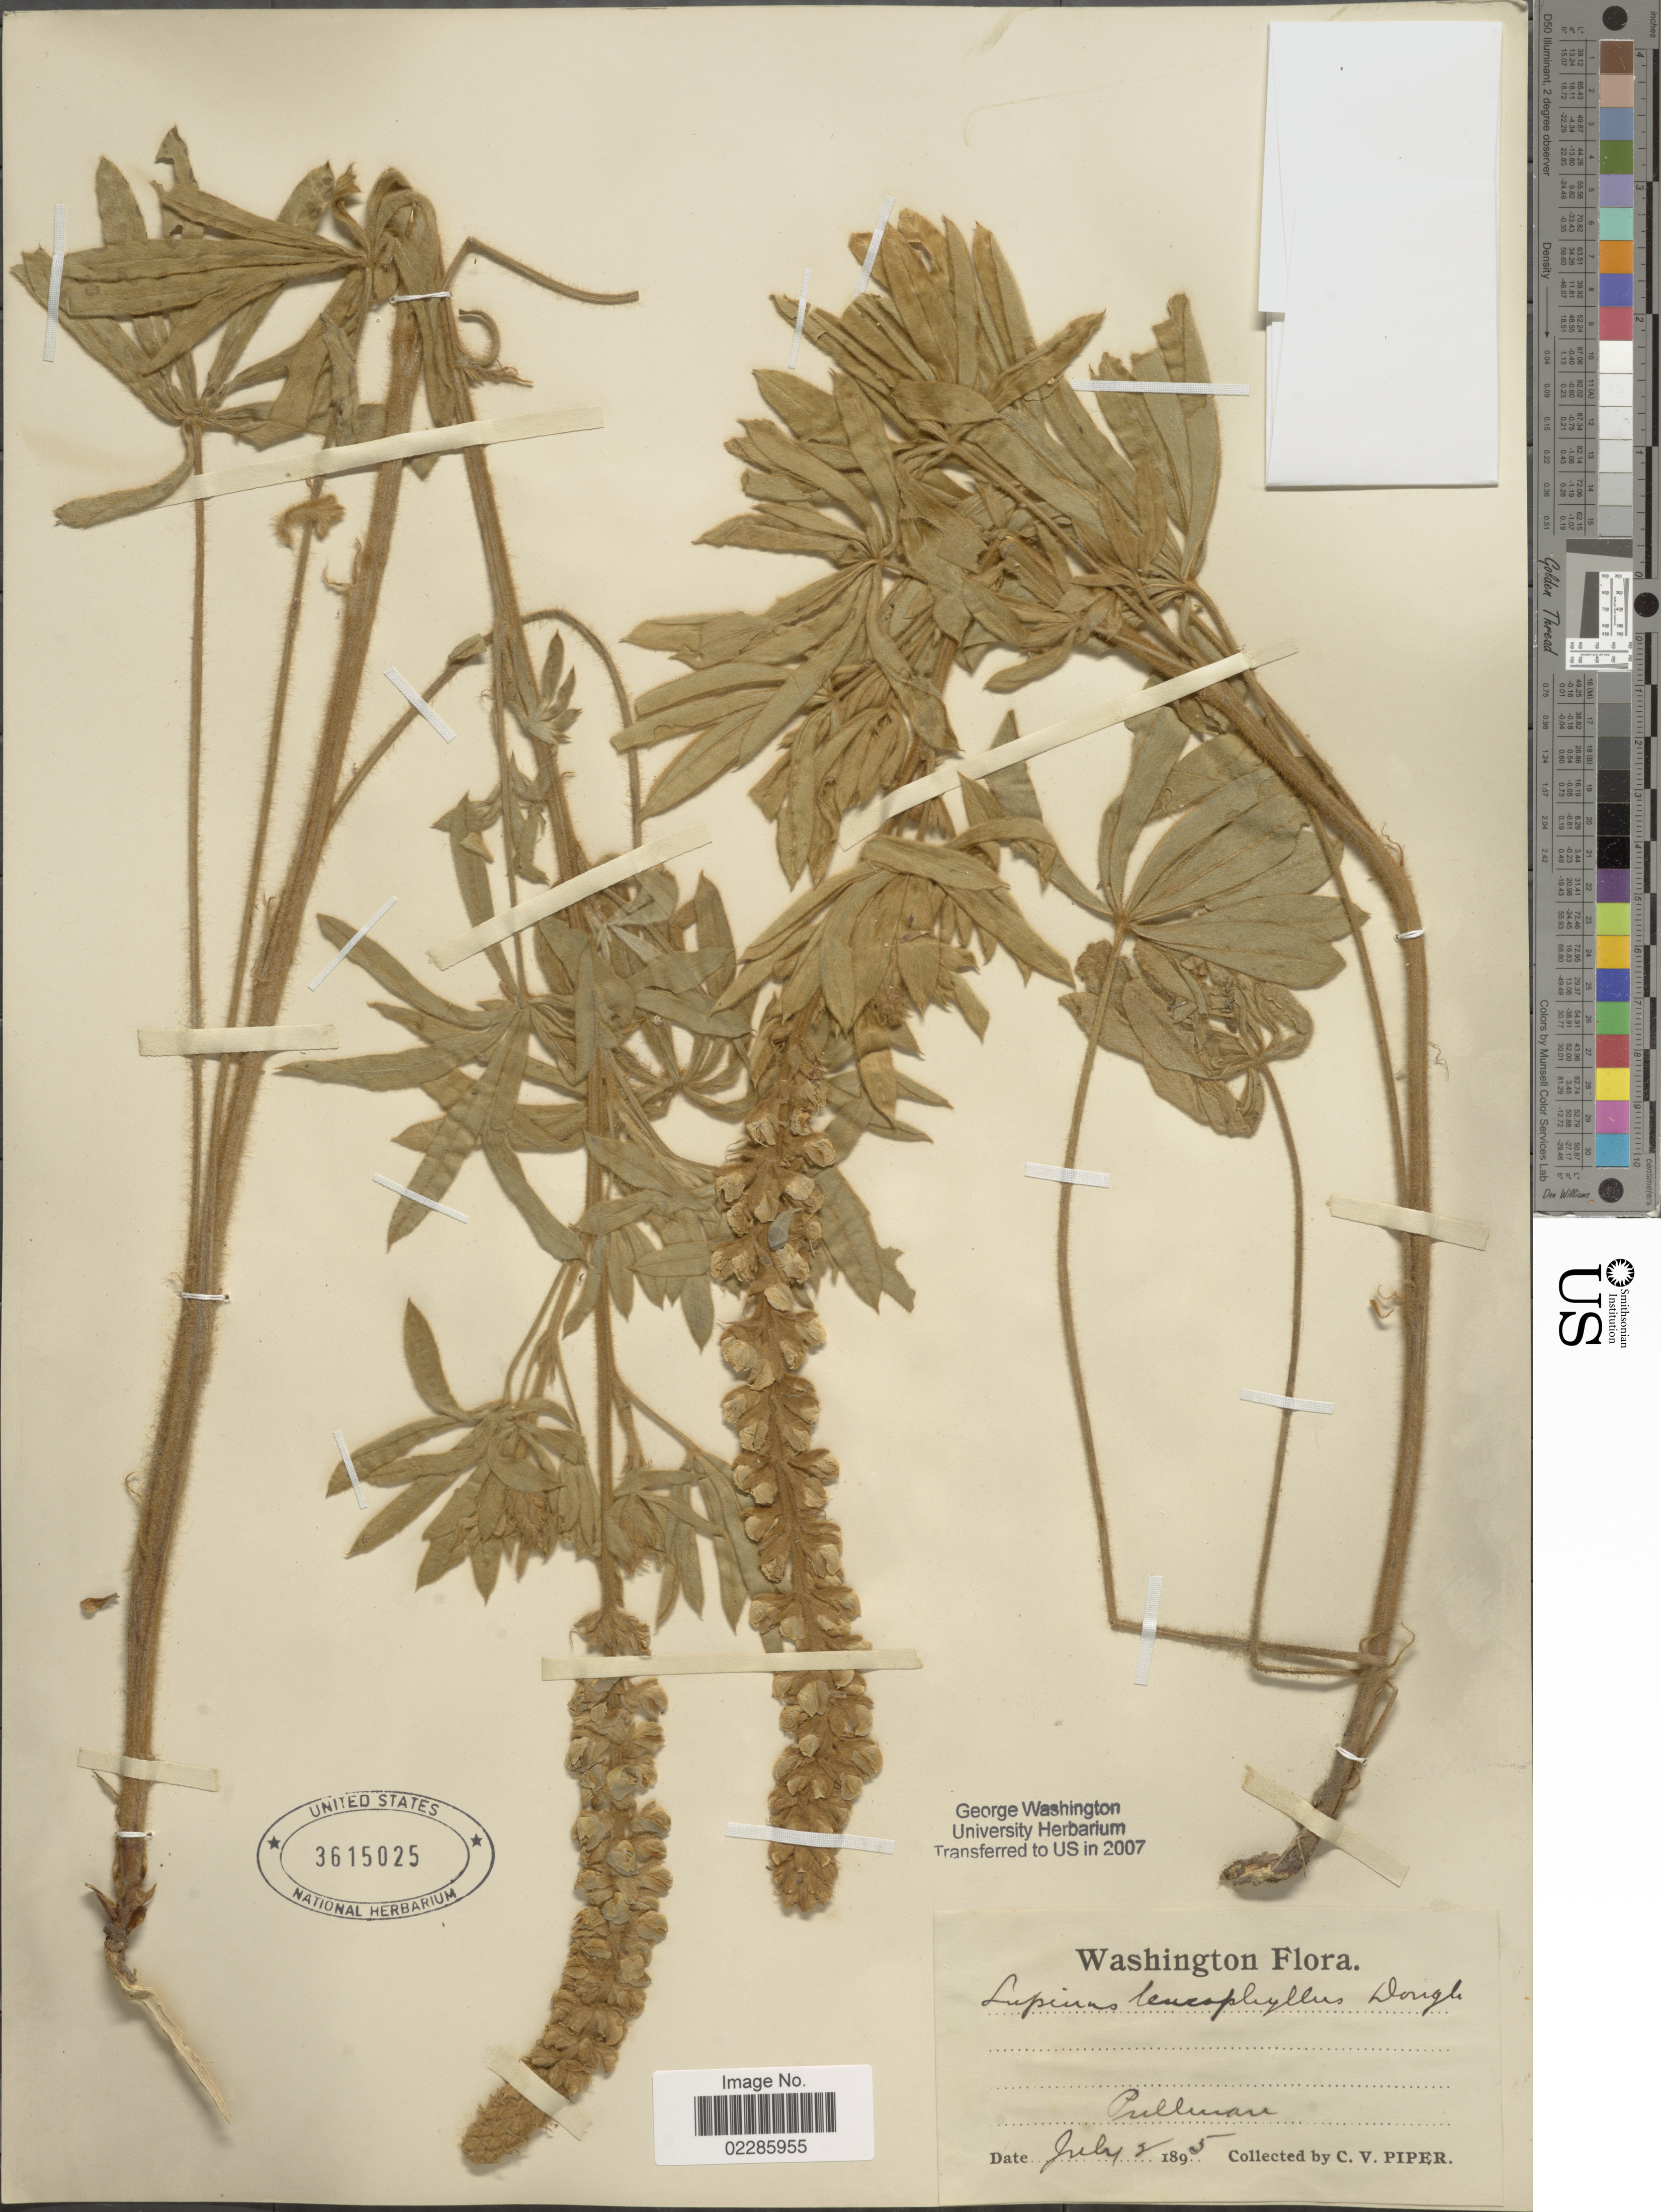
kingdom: Plantae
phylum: Tracheophyta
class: Magnoliopsida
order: Fabales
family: Fabaceae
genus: Lupinus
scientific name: Lupinus leucophyllus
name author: Douglas ex Lindl.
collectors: C. V. Piper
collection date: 1895-07-02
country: United States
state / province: Washington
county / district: Whitman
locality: Pullman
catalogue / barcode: US 3615025